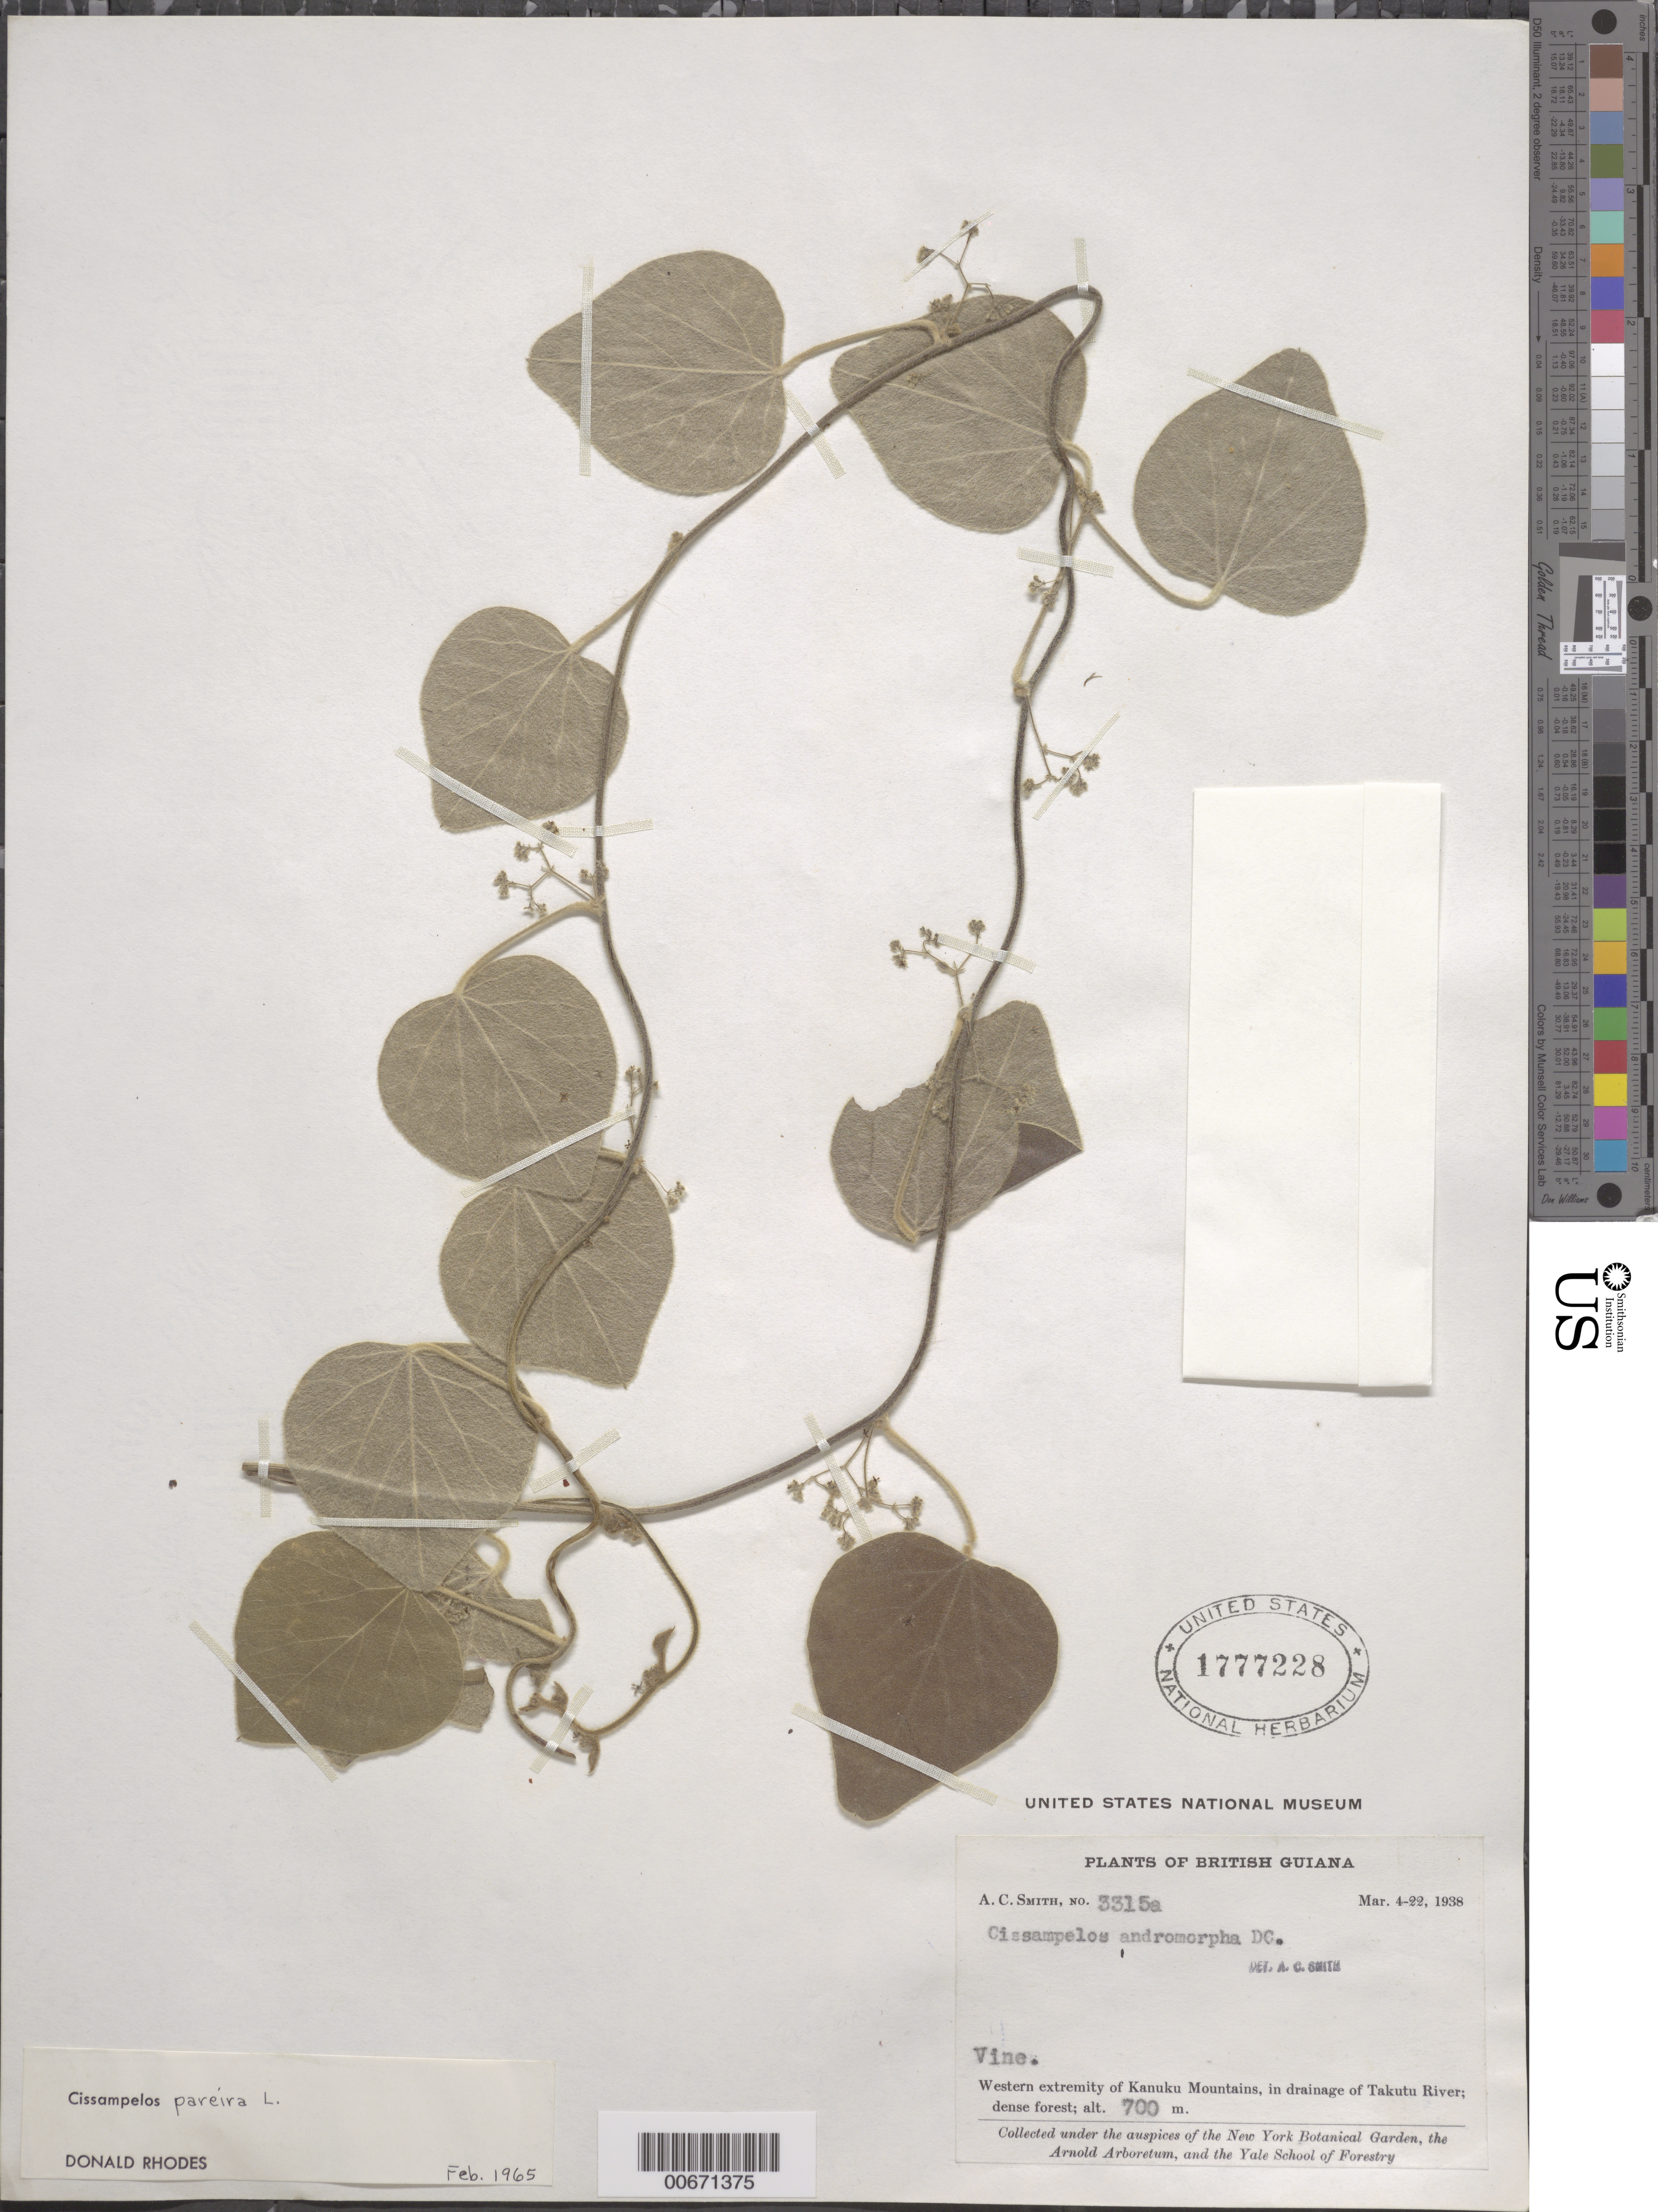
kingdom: Plantae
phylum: Tracheophyta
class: Magnoliopsida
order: Ranunculales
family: Menispermaceae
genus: Cissampelos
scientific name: Cissampelos pareira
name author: L.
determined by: Rhodes, D.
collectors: A. C. Smith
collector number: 3315 a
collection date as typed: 4-Mar-38 to 22-Mar-38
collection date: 1938-03-04/1938-03-22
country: Guyana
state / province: U. Takutu-U. Essequibo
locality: Kanuku Mts., drainage of Takutu R., western extremity of Kanuku Mountains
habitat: Dense forest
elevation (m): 700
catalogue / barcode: US 1777228